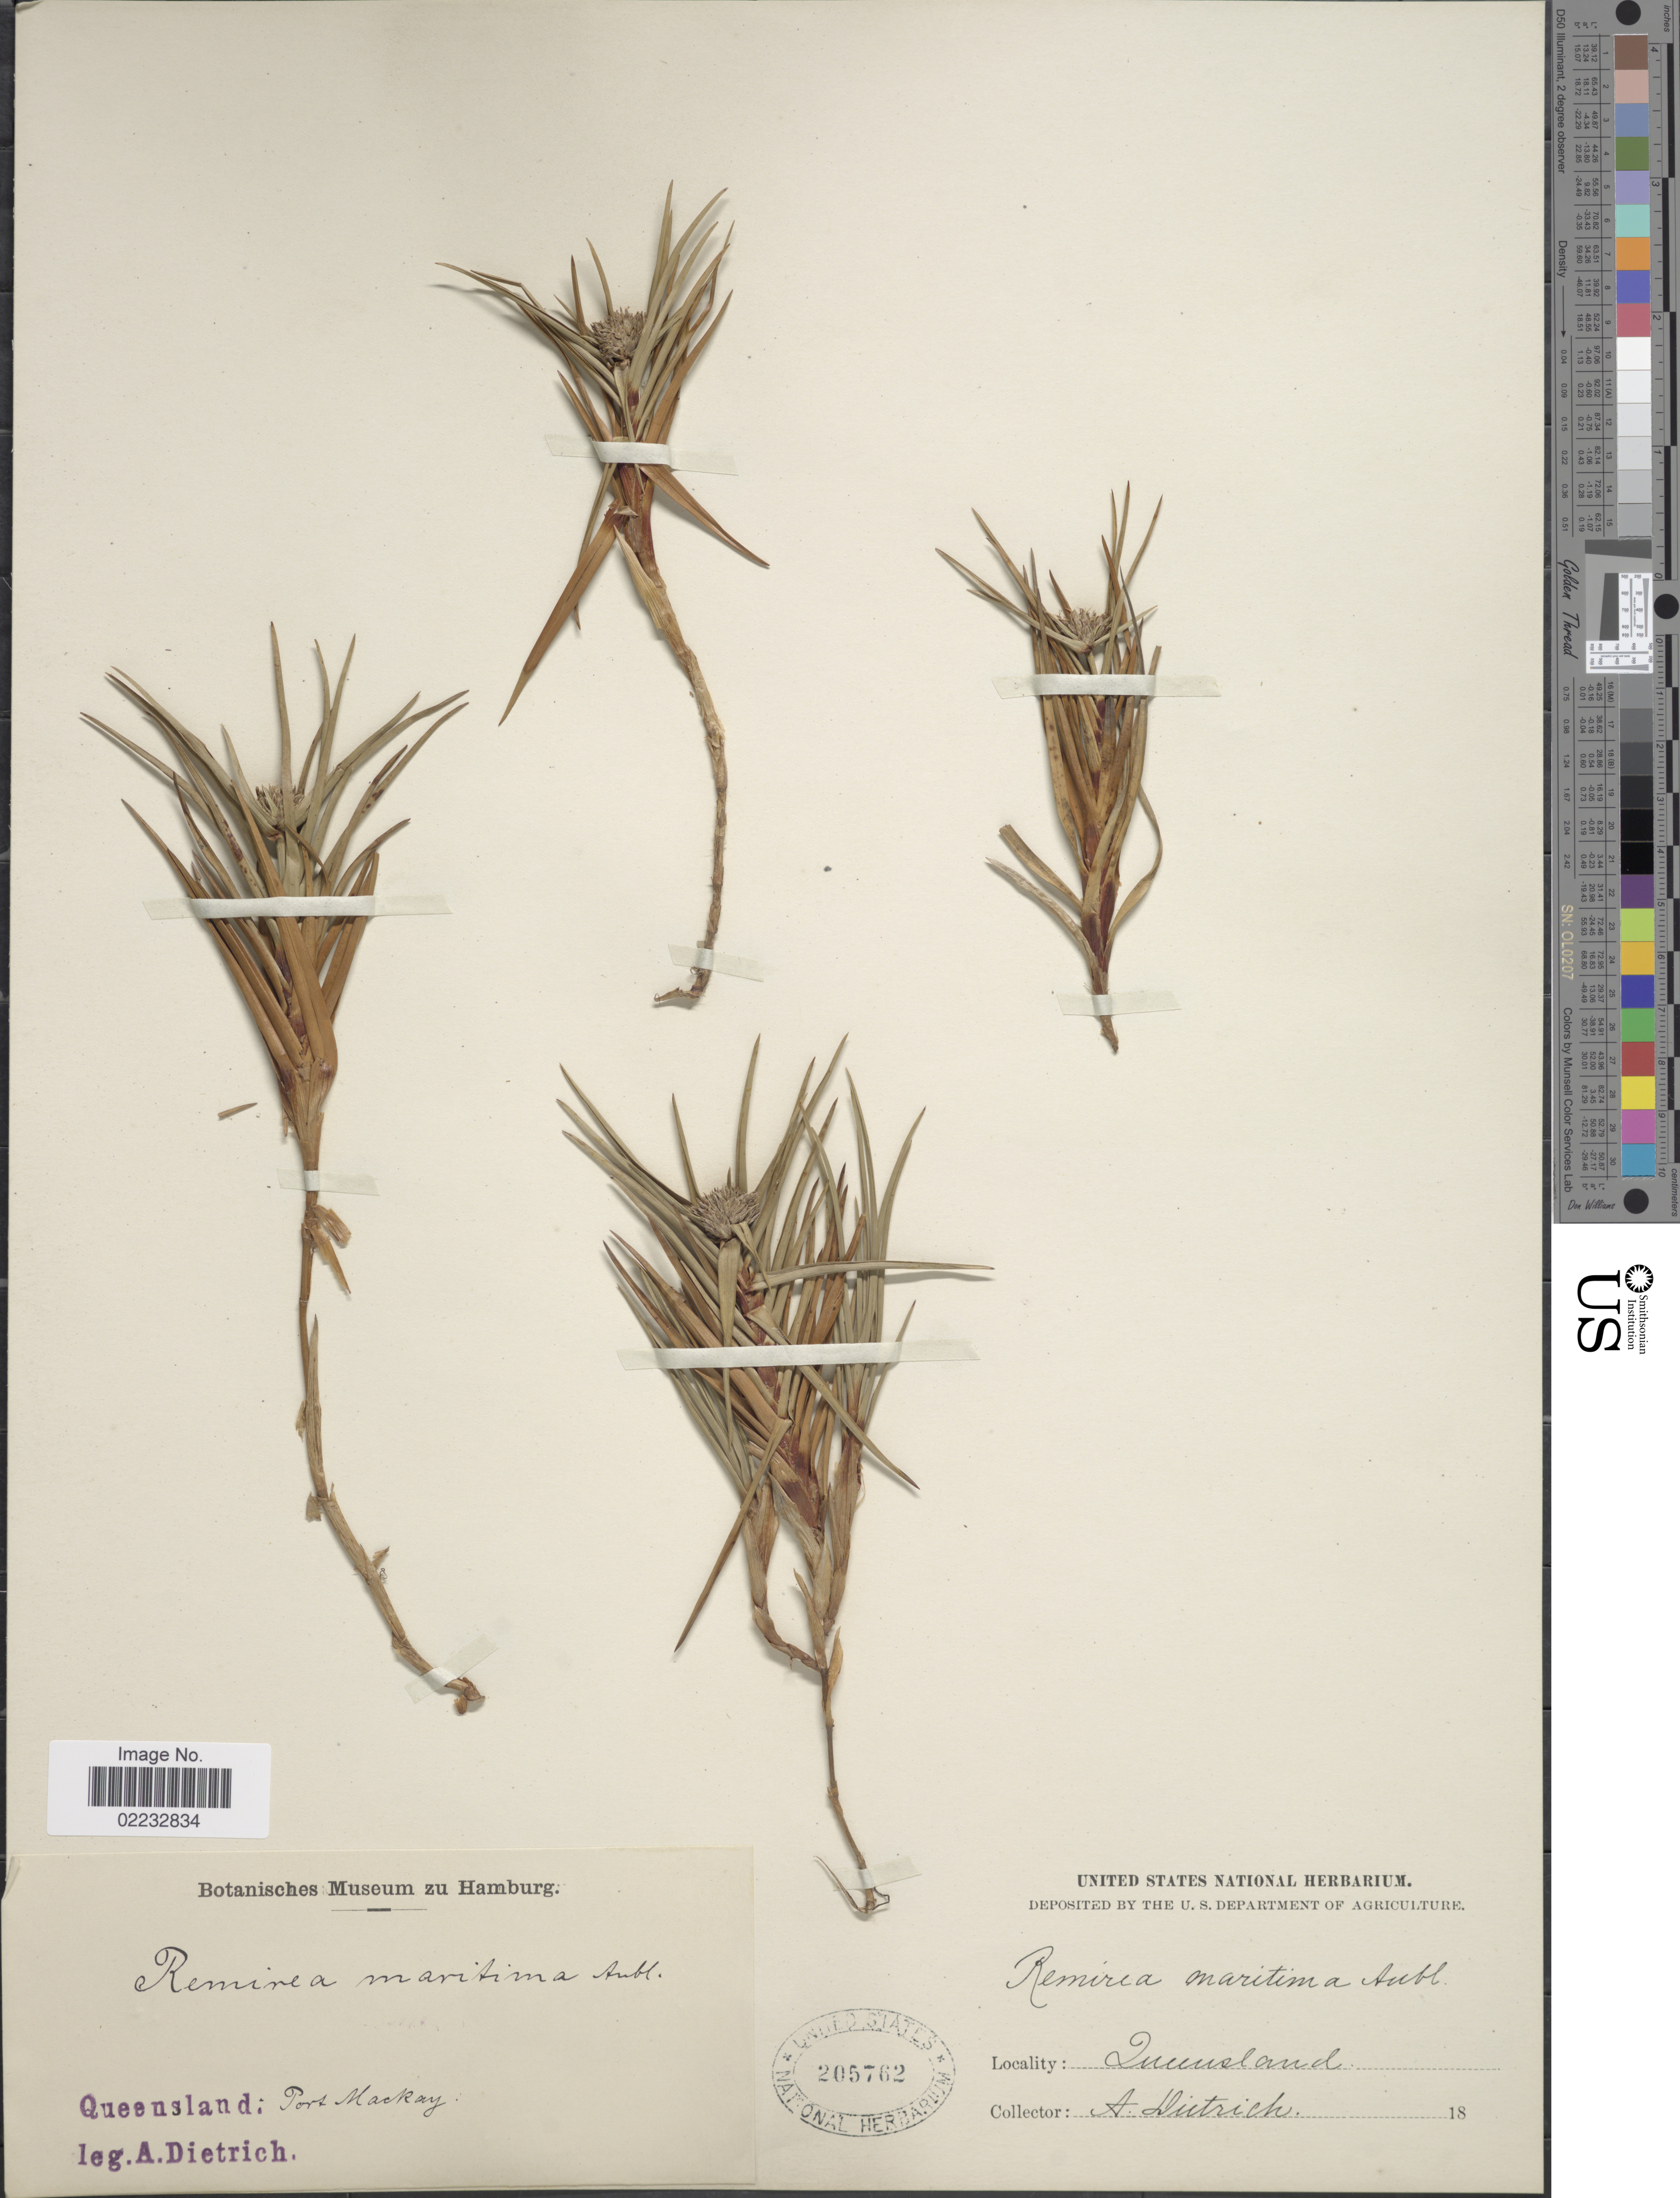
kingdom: Plantae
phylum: Tracheophyta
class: Liliopsida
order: Poales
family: Cyperaceae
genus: Cyperus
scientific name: Cyperus pedunculatus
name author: (R. Br.) J. Kern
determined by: Strong, M. T., (US), Smithsonian Institution - National Museum of Natural History (UNITED STATES)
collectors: A. Dietrich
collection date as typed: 18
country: Australia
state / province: Queensland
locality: Port MacKay.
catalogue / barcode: US 205762